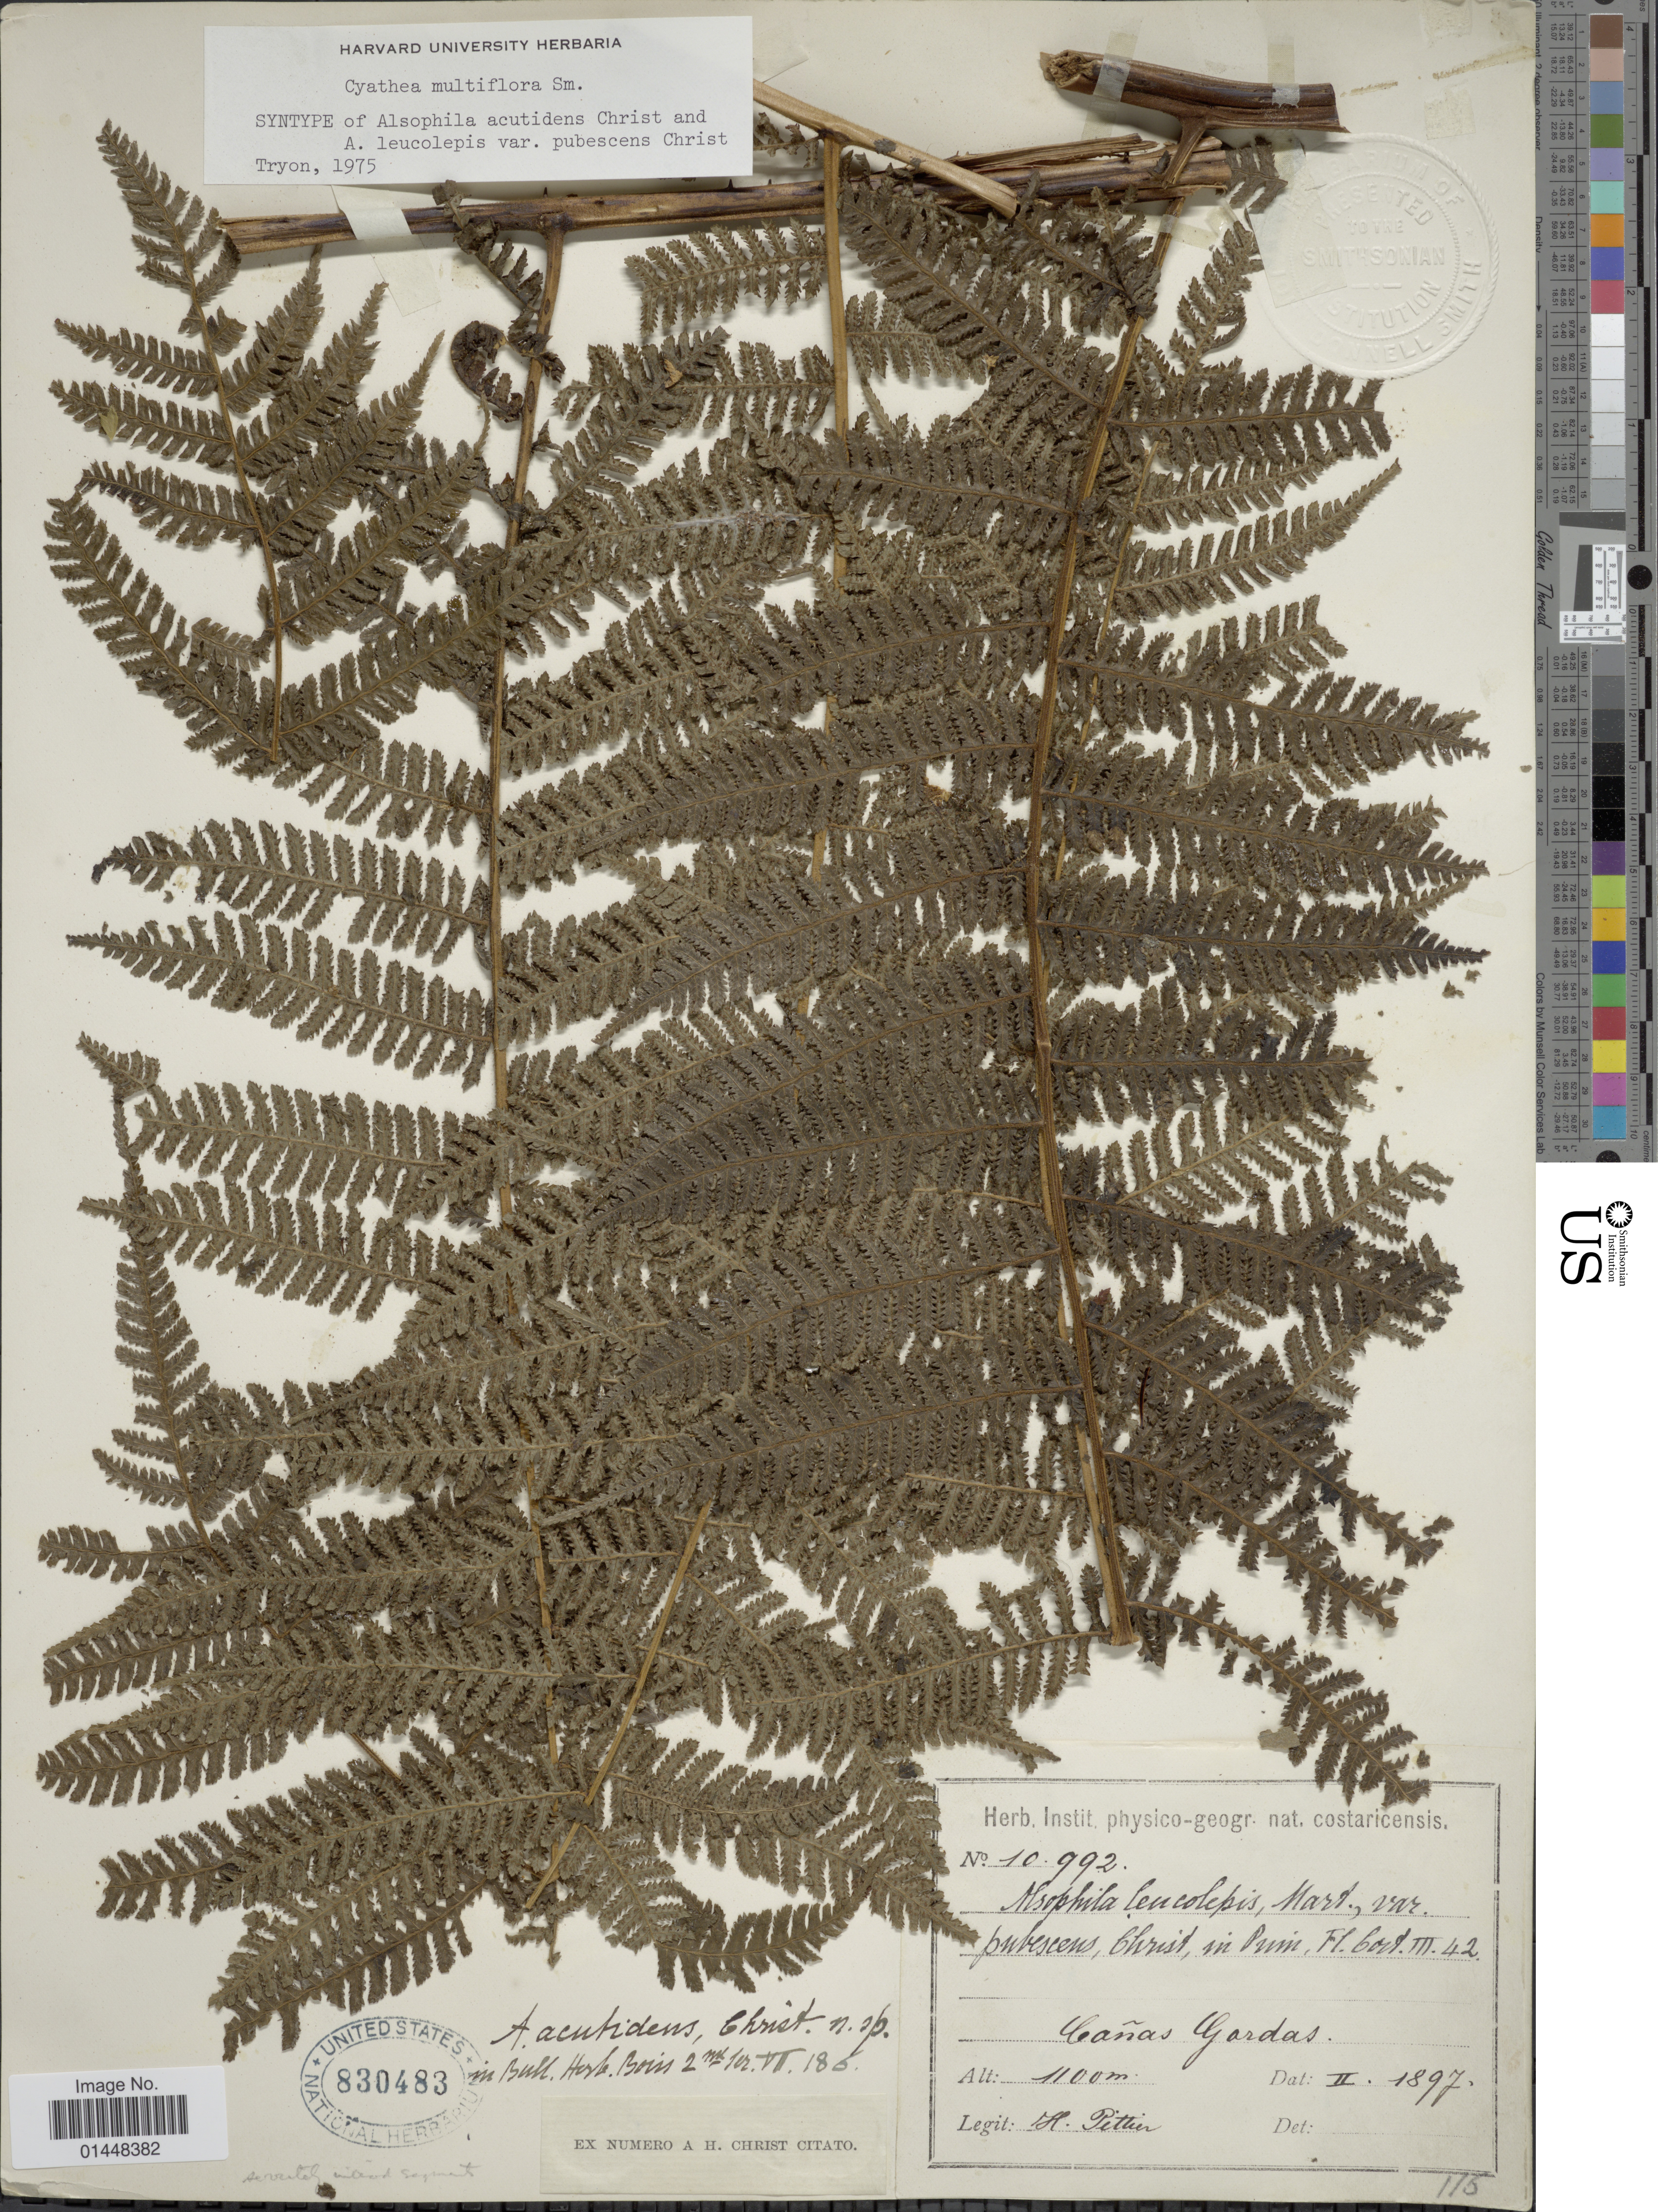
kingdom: Plantae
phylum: Tracheophyta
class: Polypodiopsida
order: Cyatheales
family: Cyatheaceae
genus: Cyathea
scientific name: Cyathea acutidens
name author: (Christ) Domin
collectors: H. F. Pittier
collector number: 10992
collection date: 1897-02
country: Colombia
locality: Canas Gordas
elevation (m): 1100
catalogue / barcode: US 830483